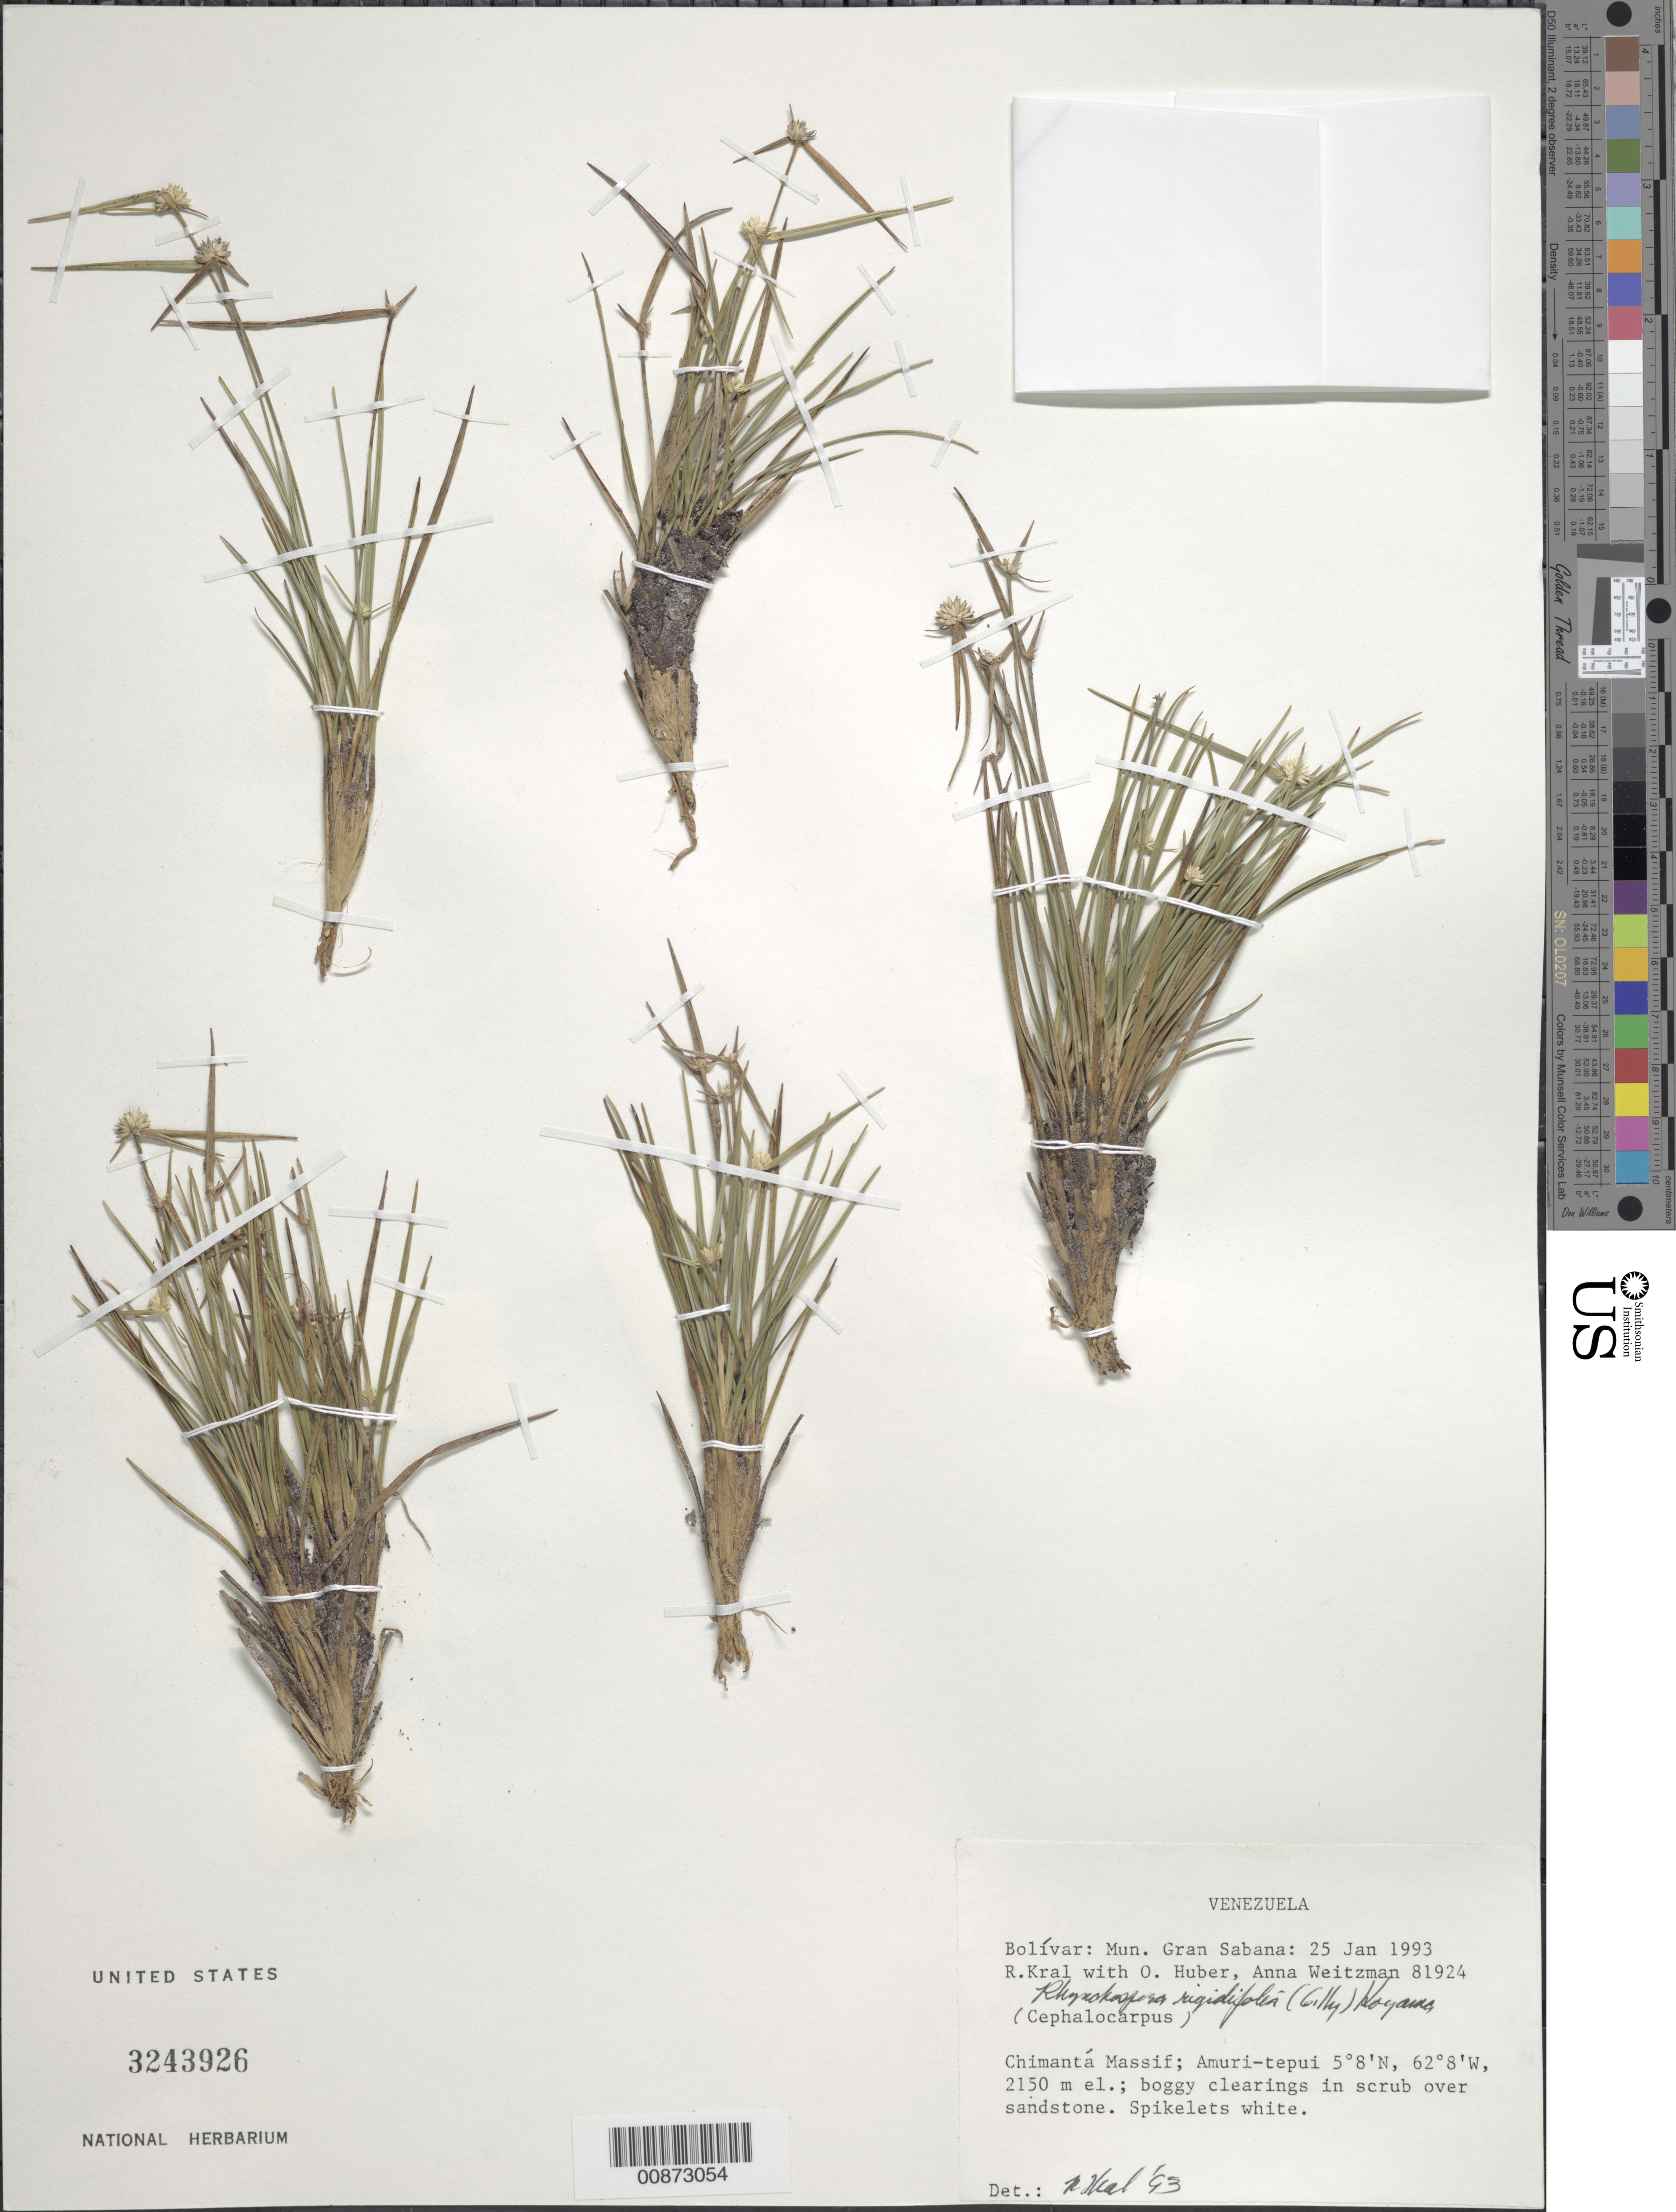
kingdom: Plantae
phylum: Tracheophyta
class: Liliopsida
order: Poales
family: Cyperaceae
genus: Rhynchospora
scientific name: Rhynchospora rigidifolia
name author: (Gilly) T. Koyama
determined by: Kral, Robert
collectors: R. Kral, O. Huber & A. L. Weitzman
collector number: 81924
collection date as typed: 25-Jan-93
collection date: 1993-01-25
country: Venezuela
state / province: Bolívar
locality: Mun. Gran Sabana, Chimantá Massif, Amuri-tepuí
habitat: Boggy clearings in scrub over sandstone.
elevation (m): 2150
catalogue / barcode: US 3243926